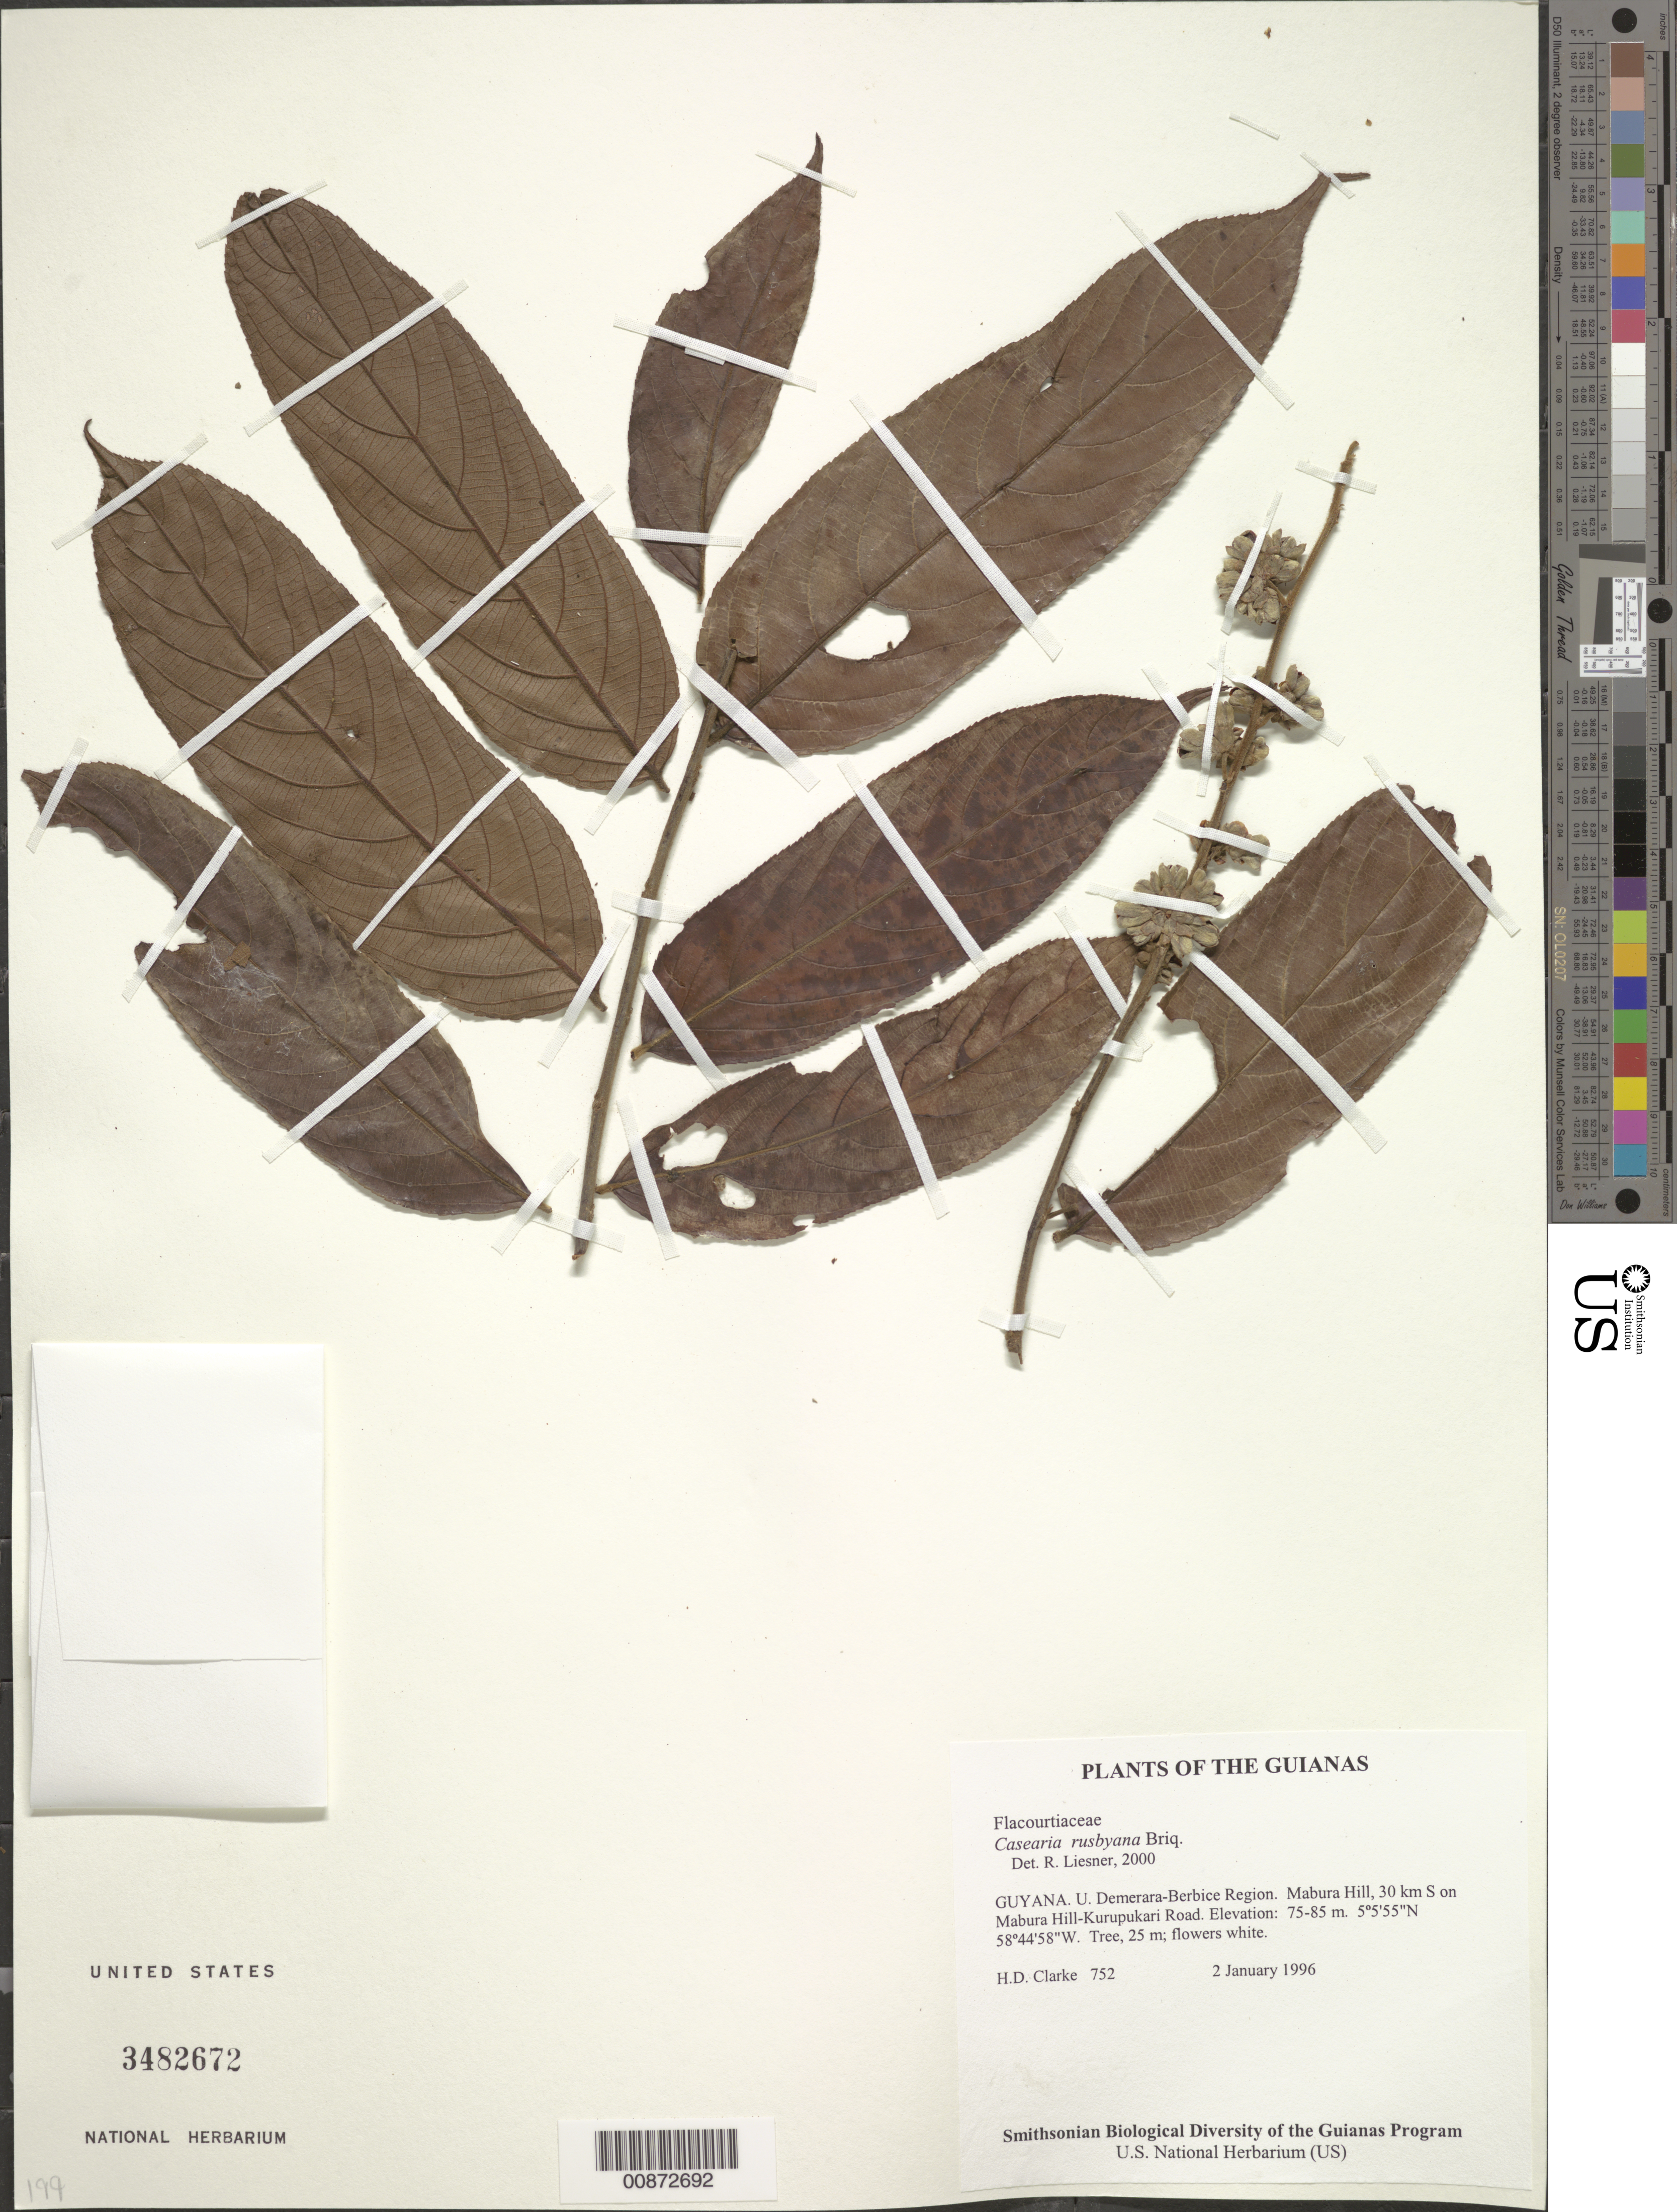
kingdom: Plantae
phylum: Tracheophyta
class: Magnoliopsida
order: Malpighiales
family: Salicaceae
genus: Casearia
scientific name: Casearia rusbyana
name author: Briq.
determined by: Liesner, R. L.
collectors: H. D. Clarke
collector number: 752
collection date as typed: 2 January 1996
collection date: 1996-01-02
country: Guyana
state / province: U. Demerara-Berbice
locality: Mabura Hill, 30 km S on Mabura Hill-Kurupukari Road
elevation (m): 75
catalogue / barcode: US 3482672